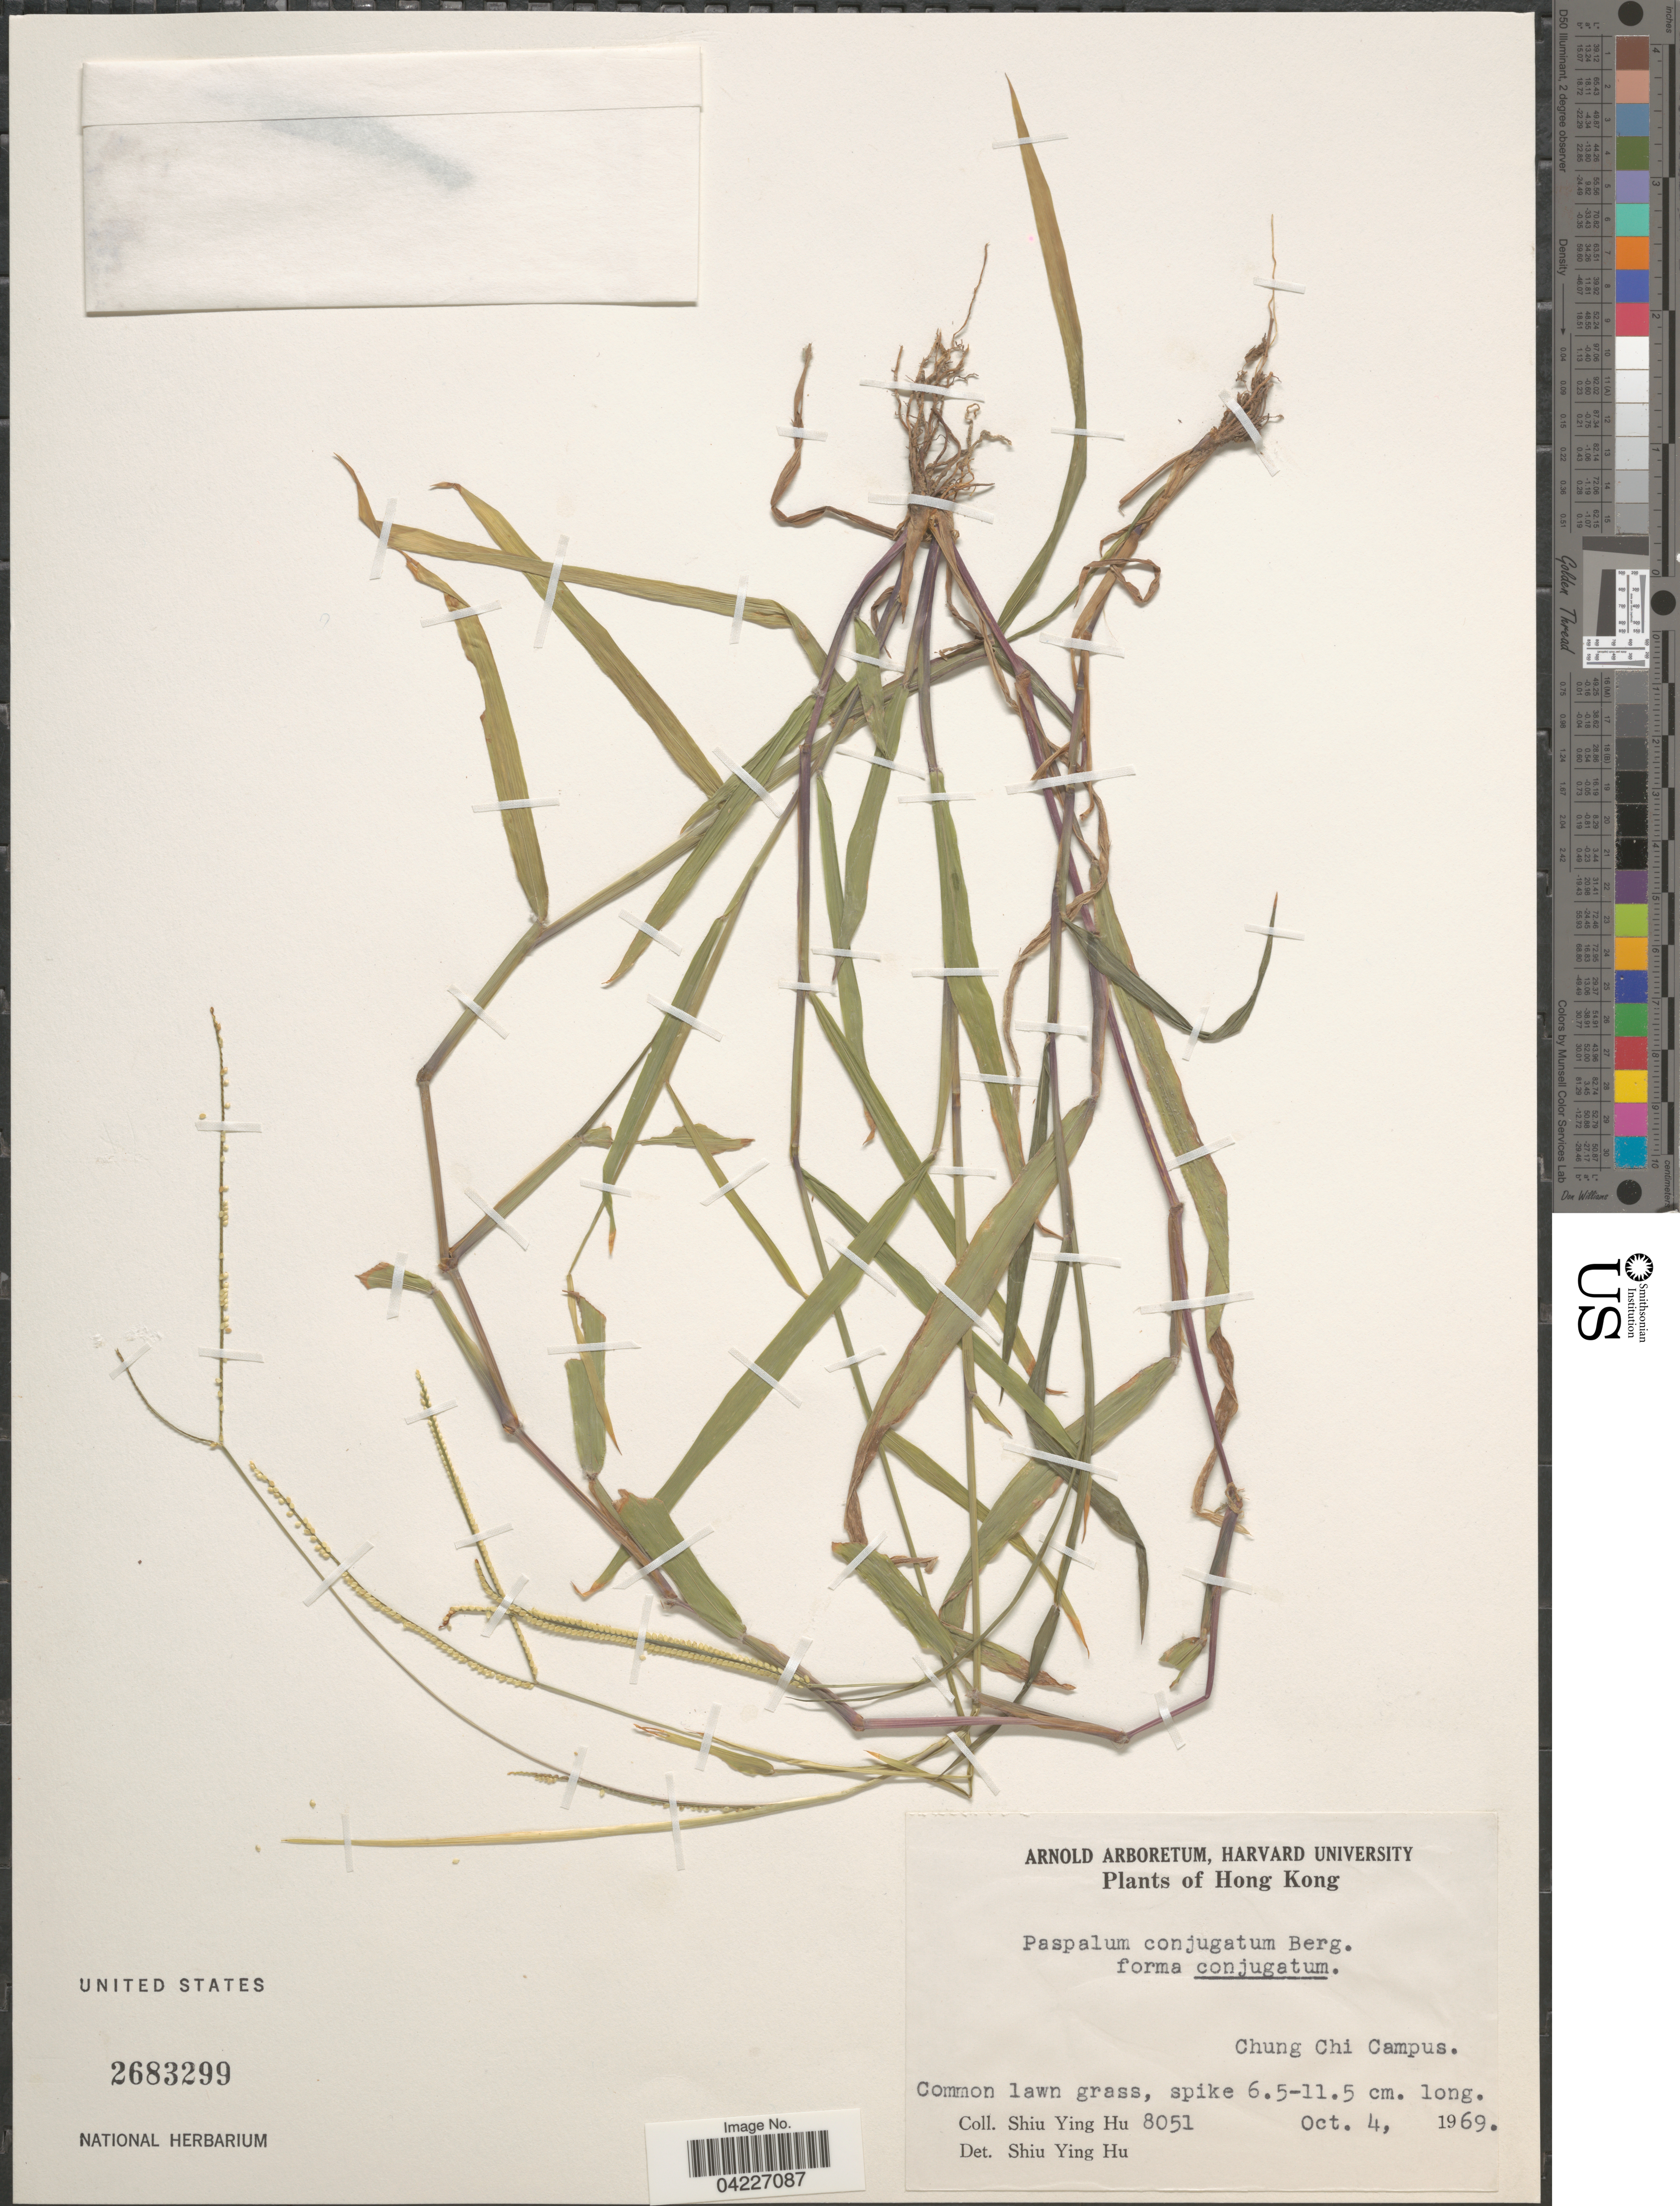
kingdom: Plantae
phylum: Tracheophyta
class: Liliopsida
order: Poales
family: Poaceae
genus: Paspalum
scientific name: Paspalum conjugatum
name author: P.J. Bergius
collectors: S. Y. Hu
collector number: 8051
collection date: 1969-10-04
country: China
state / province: Hong Kong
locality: Chung Chi Campus.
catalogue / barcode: US 2683299